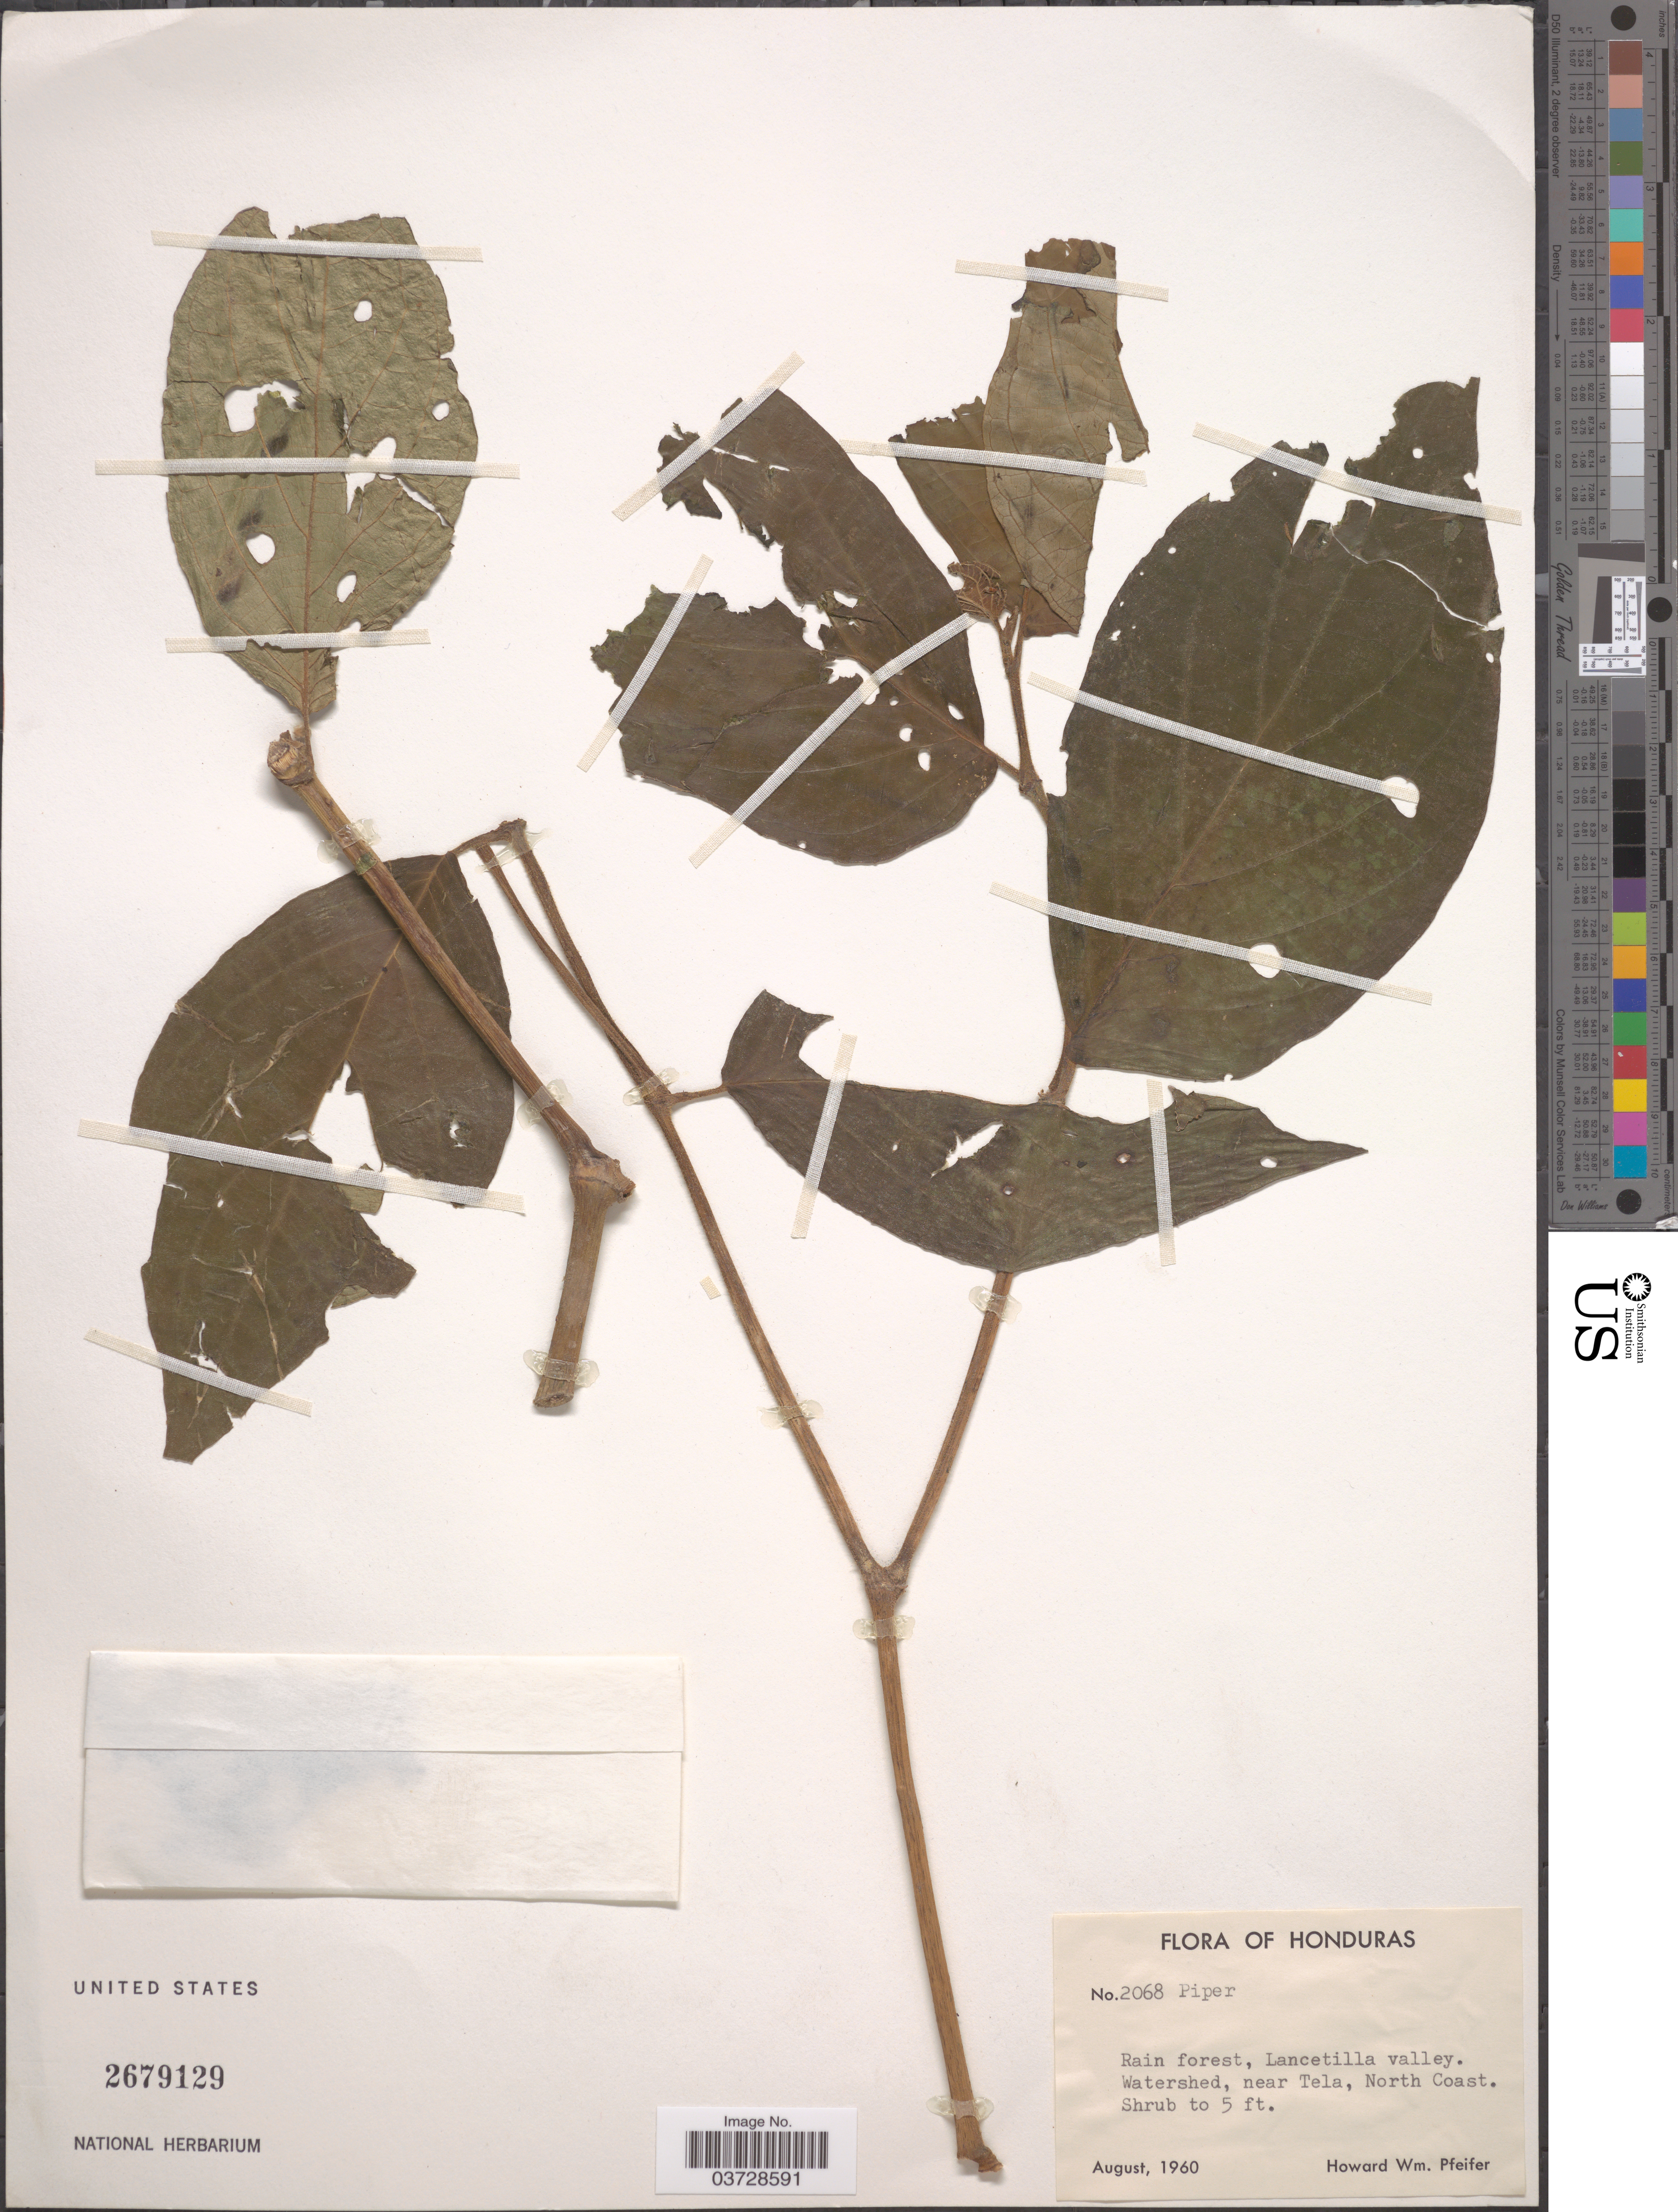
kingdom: Plantae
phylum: Tracheophyta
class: Magnoliopsida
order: Piperales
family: Piperaceae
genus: Piper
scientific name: Piper sp.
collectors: H. W. Pfeifer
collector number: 2068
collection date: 1960-08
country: Honduras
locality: Lancetilla valley. Watershed, near Tela, North Coast.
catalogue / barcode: US 2679129